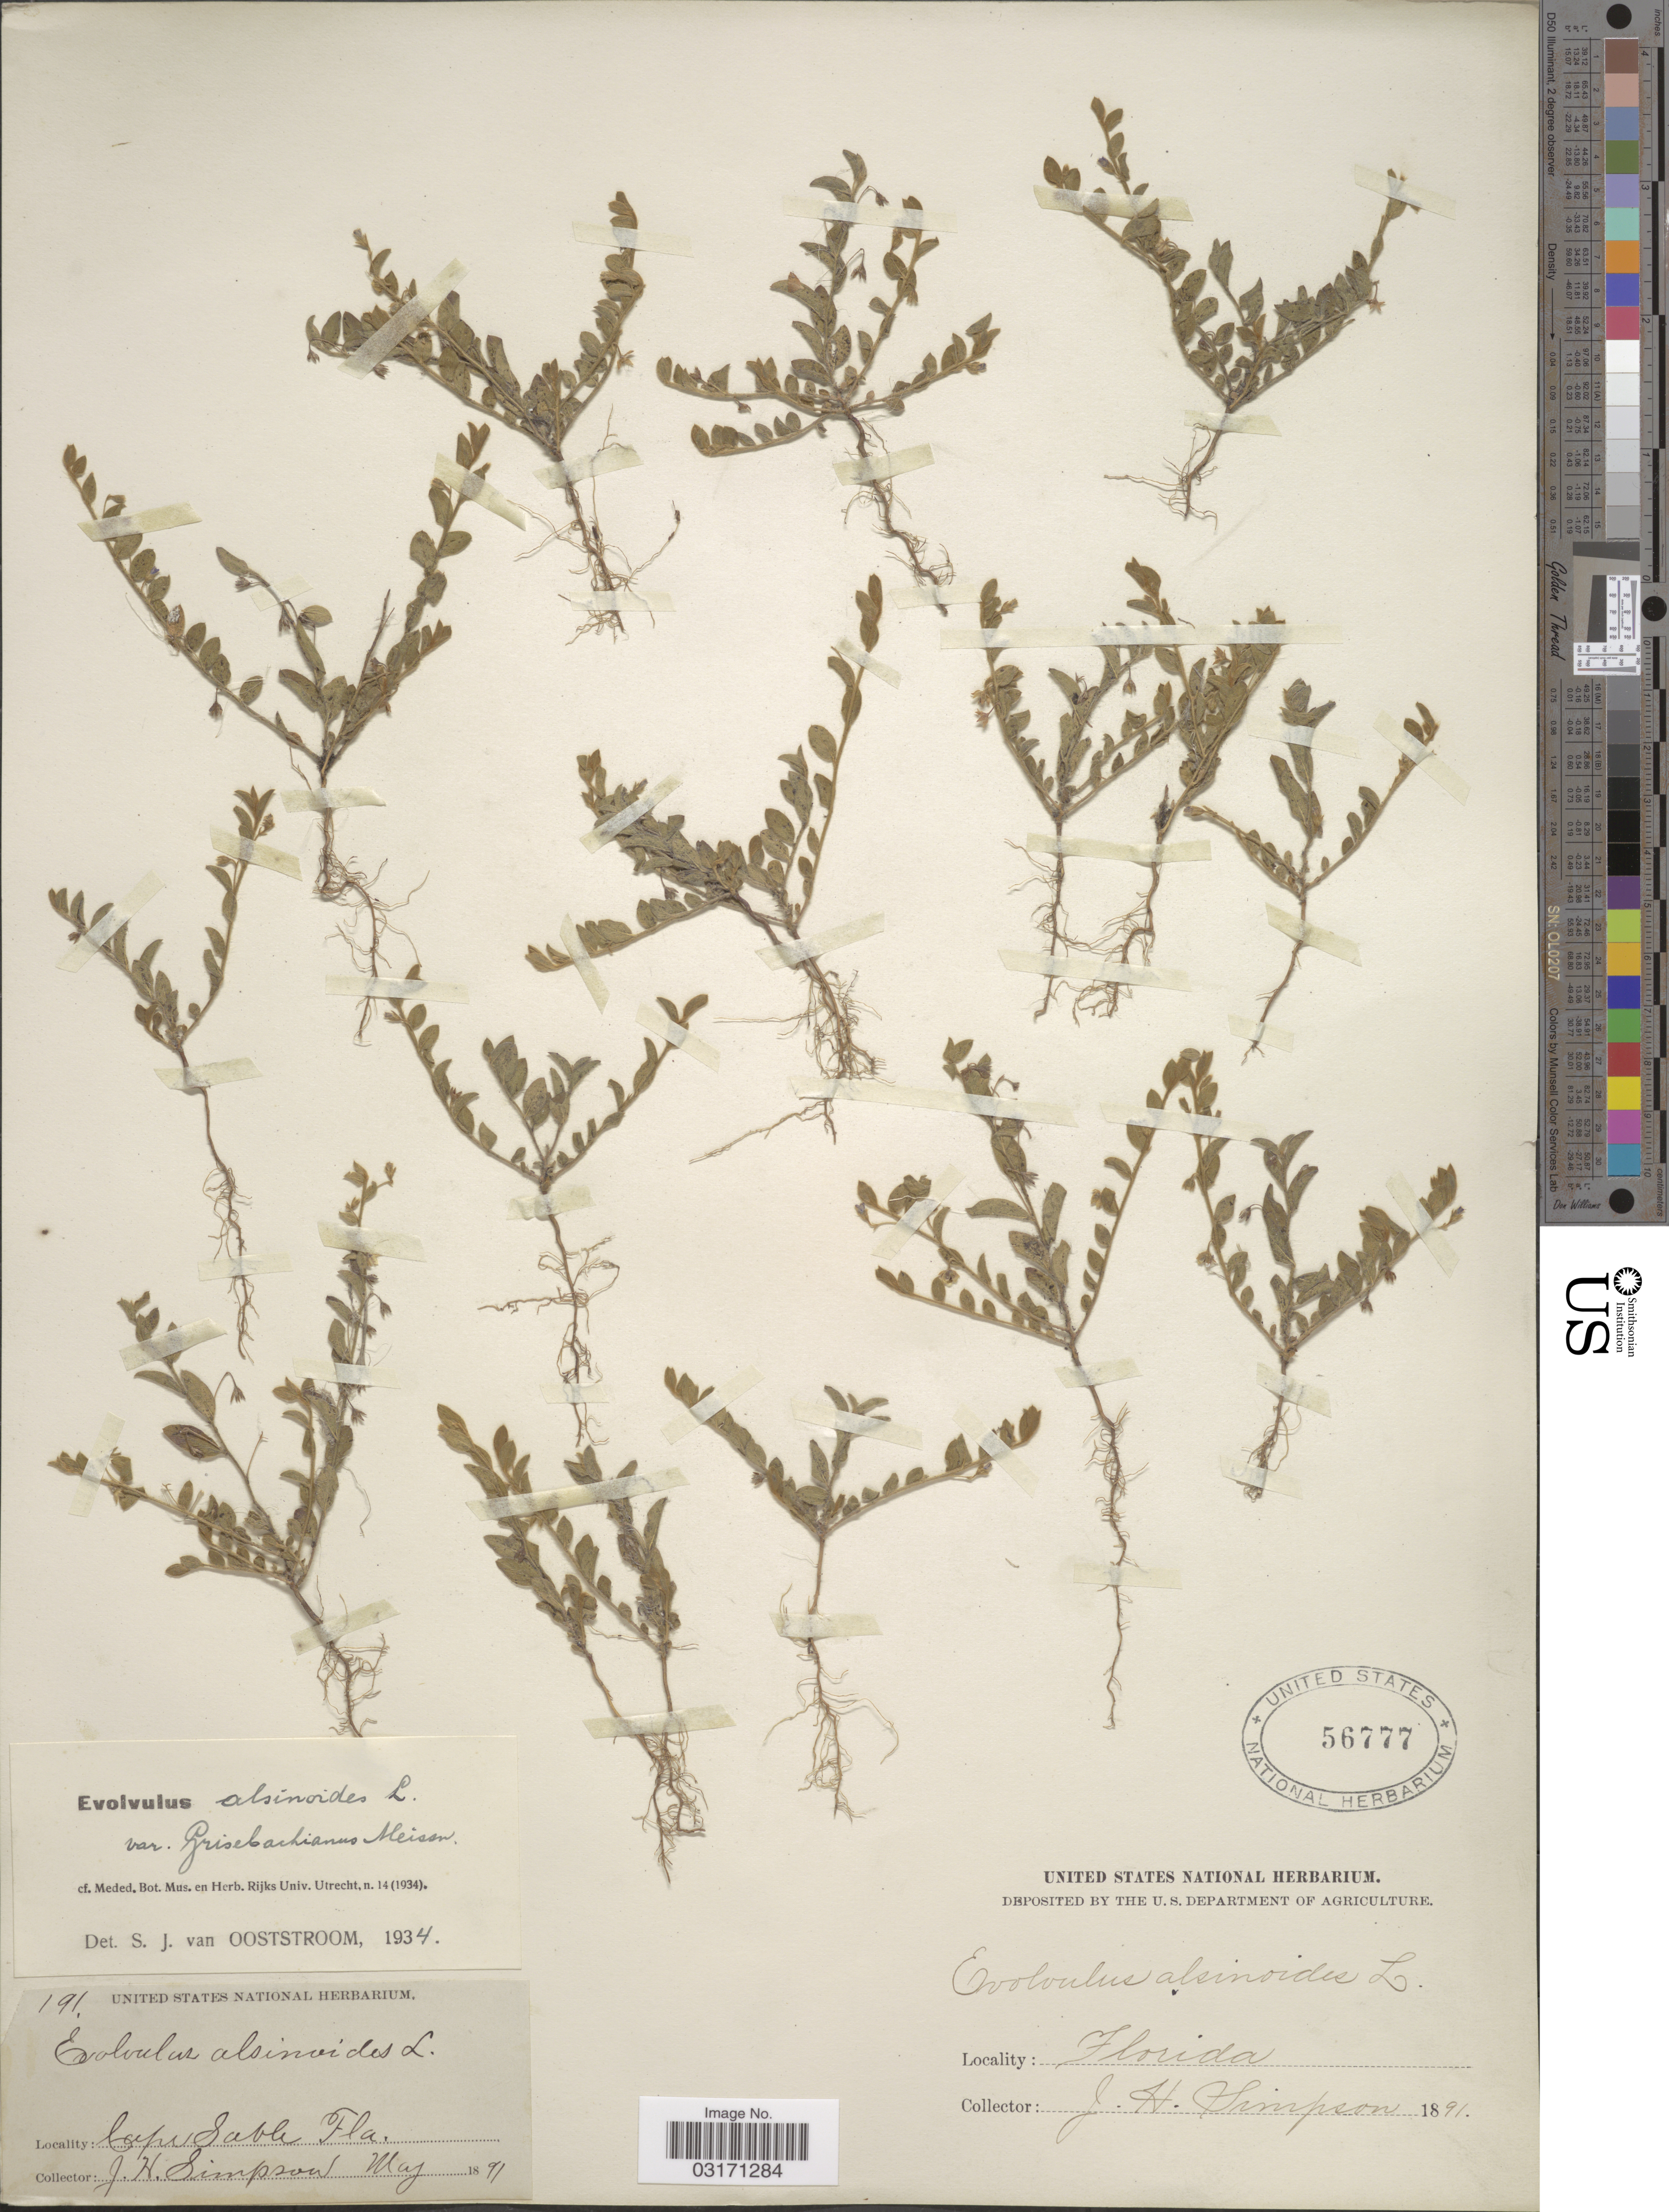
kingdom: Plantae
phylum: Tracheophyta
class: Magnoliopsida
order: Solanales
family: Convolvulaceae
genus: Evolvulus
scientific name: Evolvulus alsinoides var. grisebachianus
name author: Meisn.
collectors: J. H. Simpson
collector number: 191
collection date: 1891-05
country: United States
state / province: Florida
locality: Cape Sable.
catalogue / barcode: US 56777